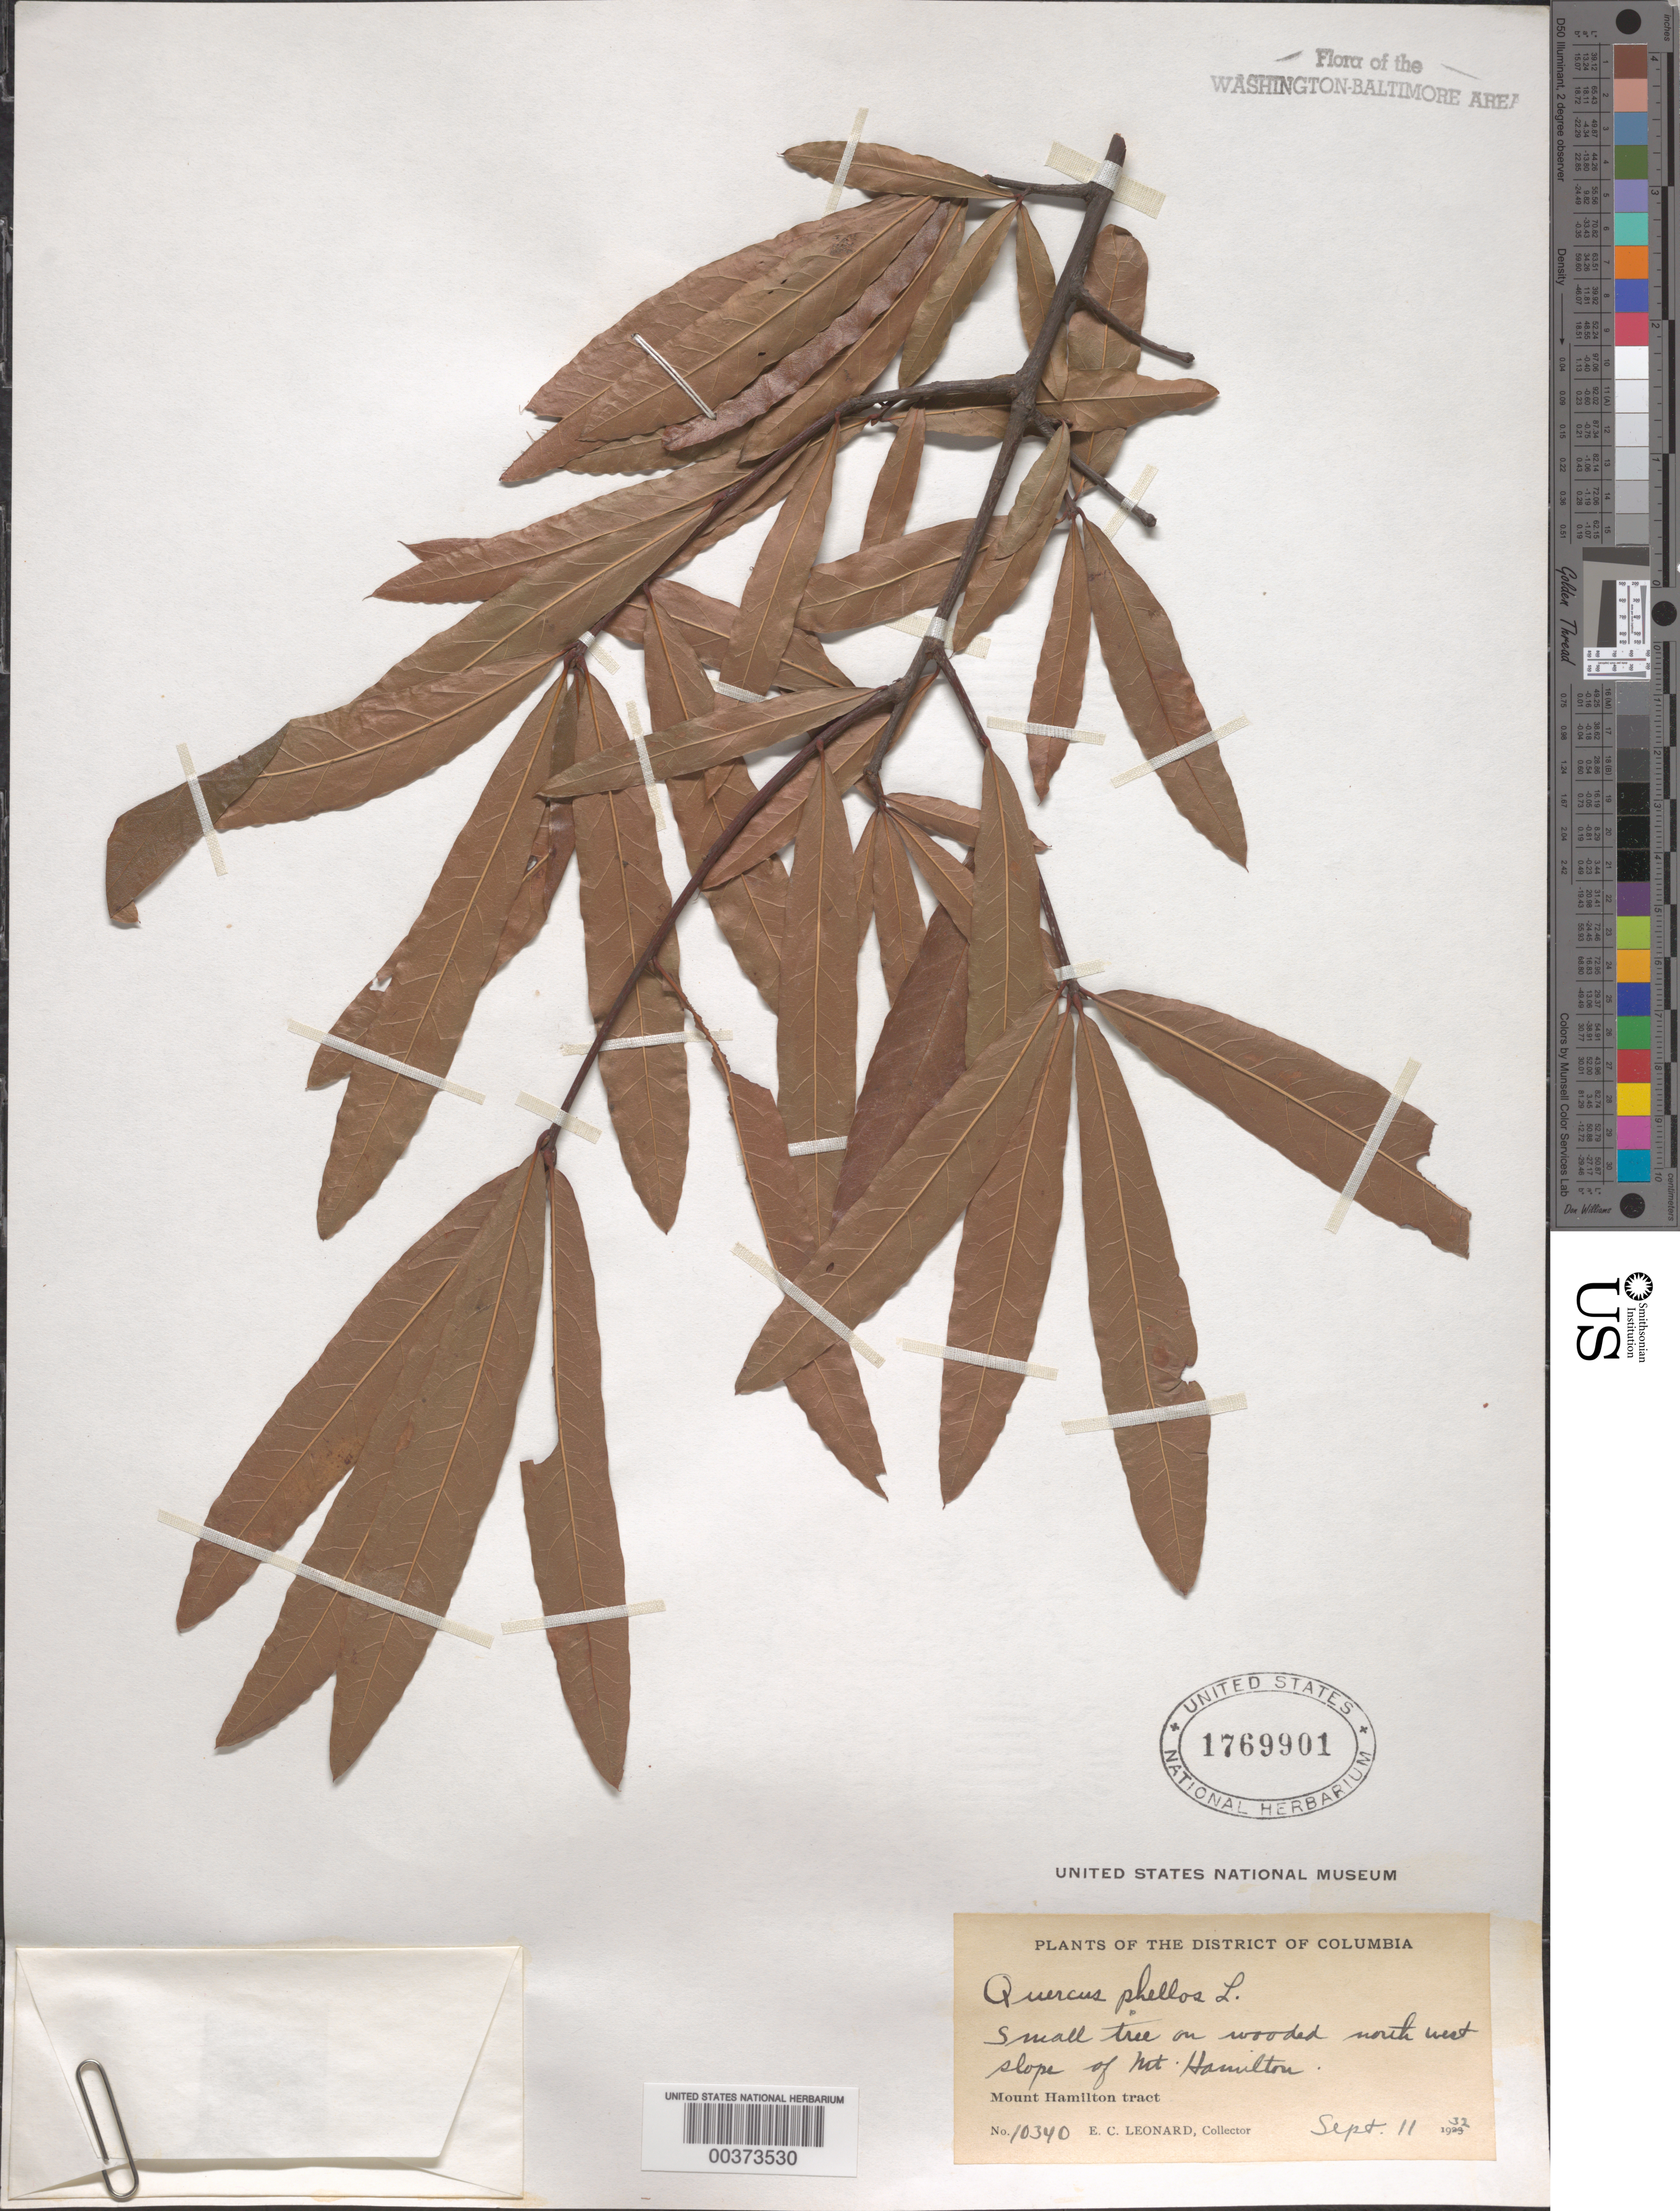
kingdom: Plantae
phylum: Tracheophyta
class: Magnoliopsida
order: Fagales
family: Fagaceae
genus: Quercus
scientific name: Quercus phellos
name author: L.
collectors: E. C. Leonard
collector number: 10340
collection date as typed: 11 Sep 1932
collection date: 1932-09-11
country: United States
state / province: District of Columbia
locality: Mount Hamilton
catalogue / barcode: US 1769901